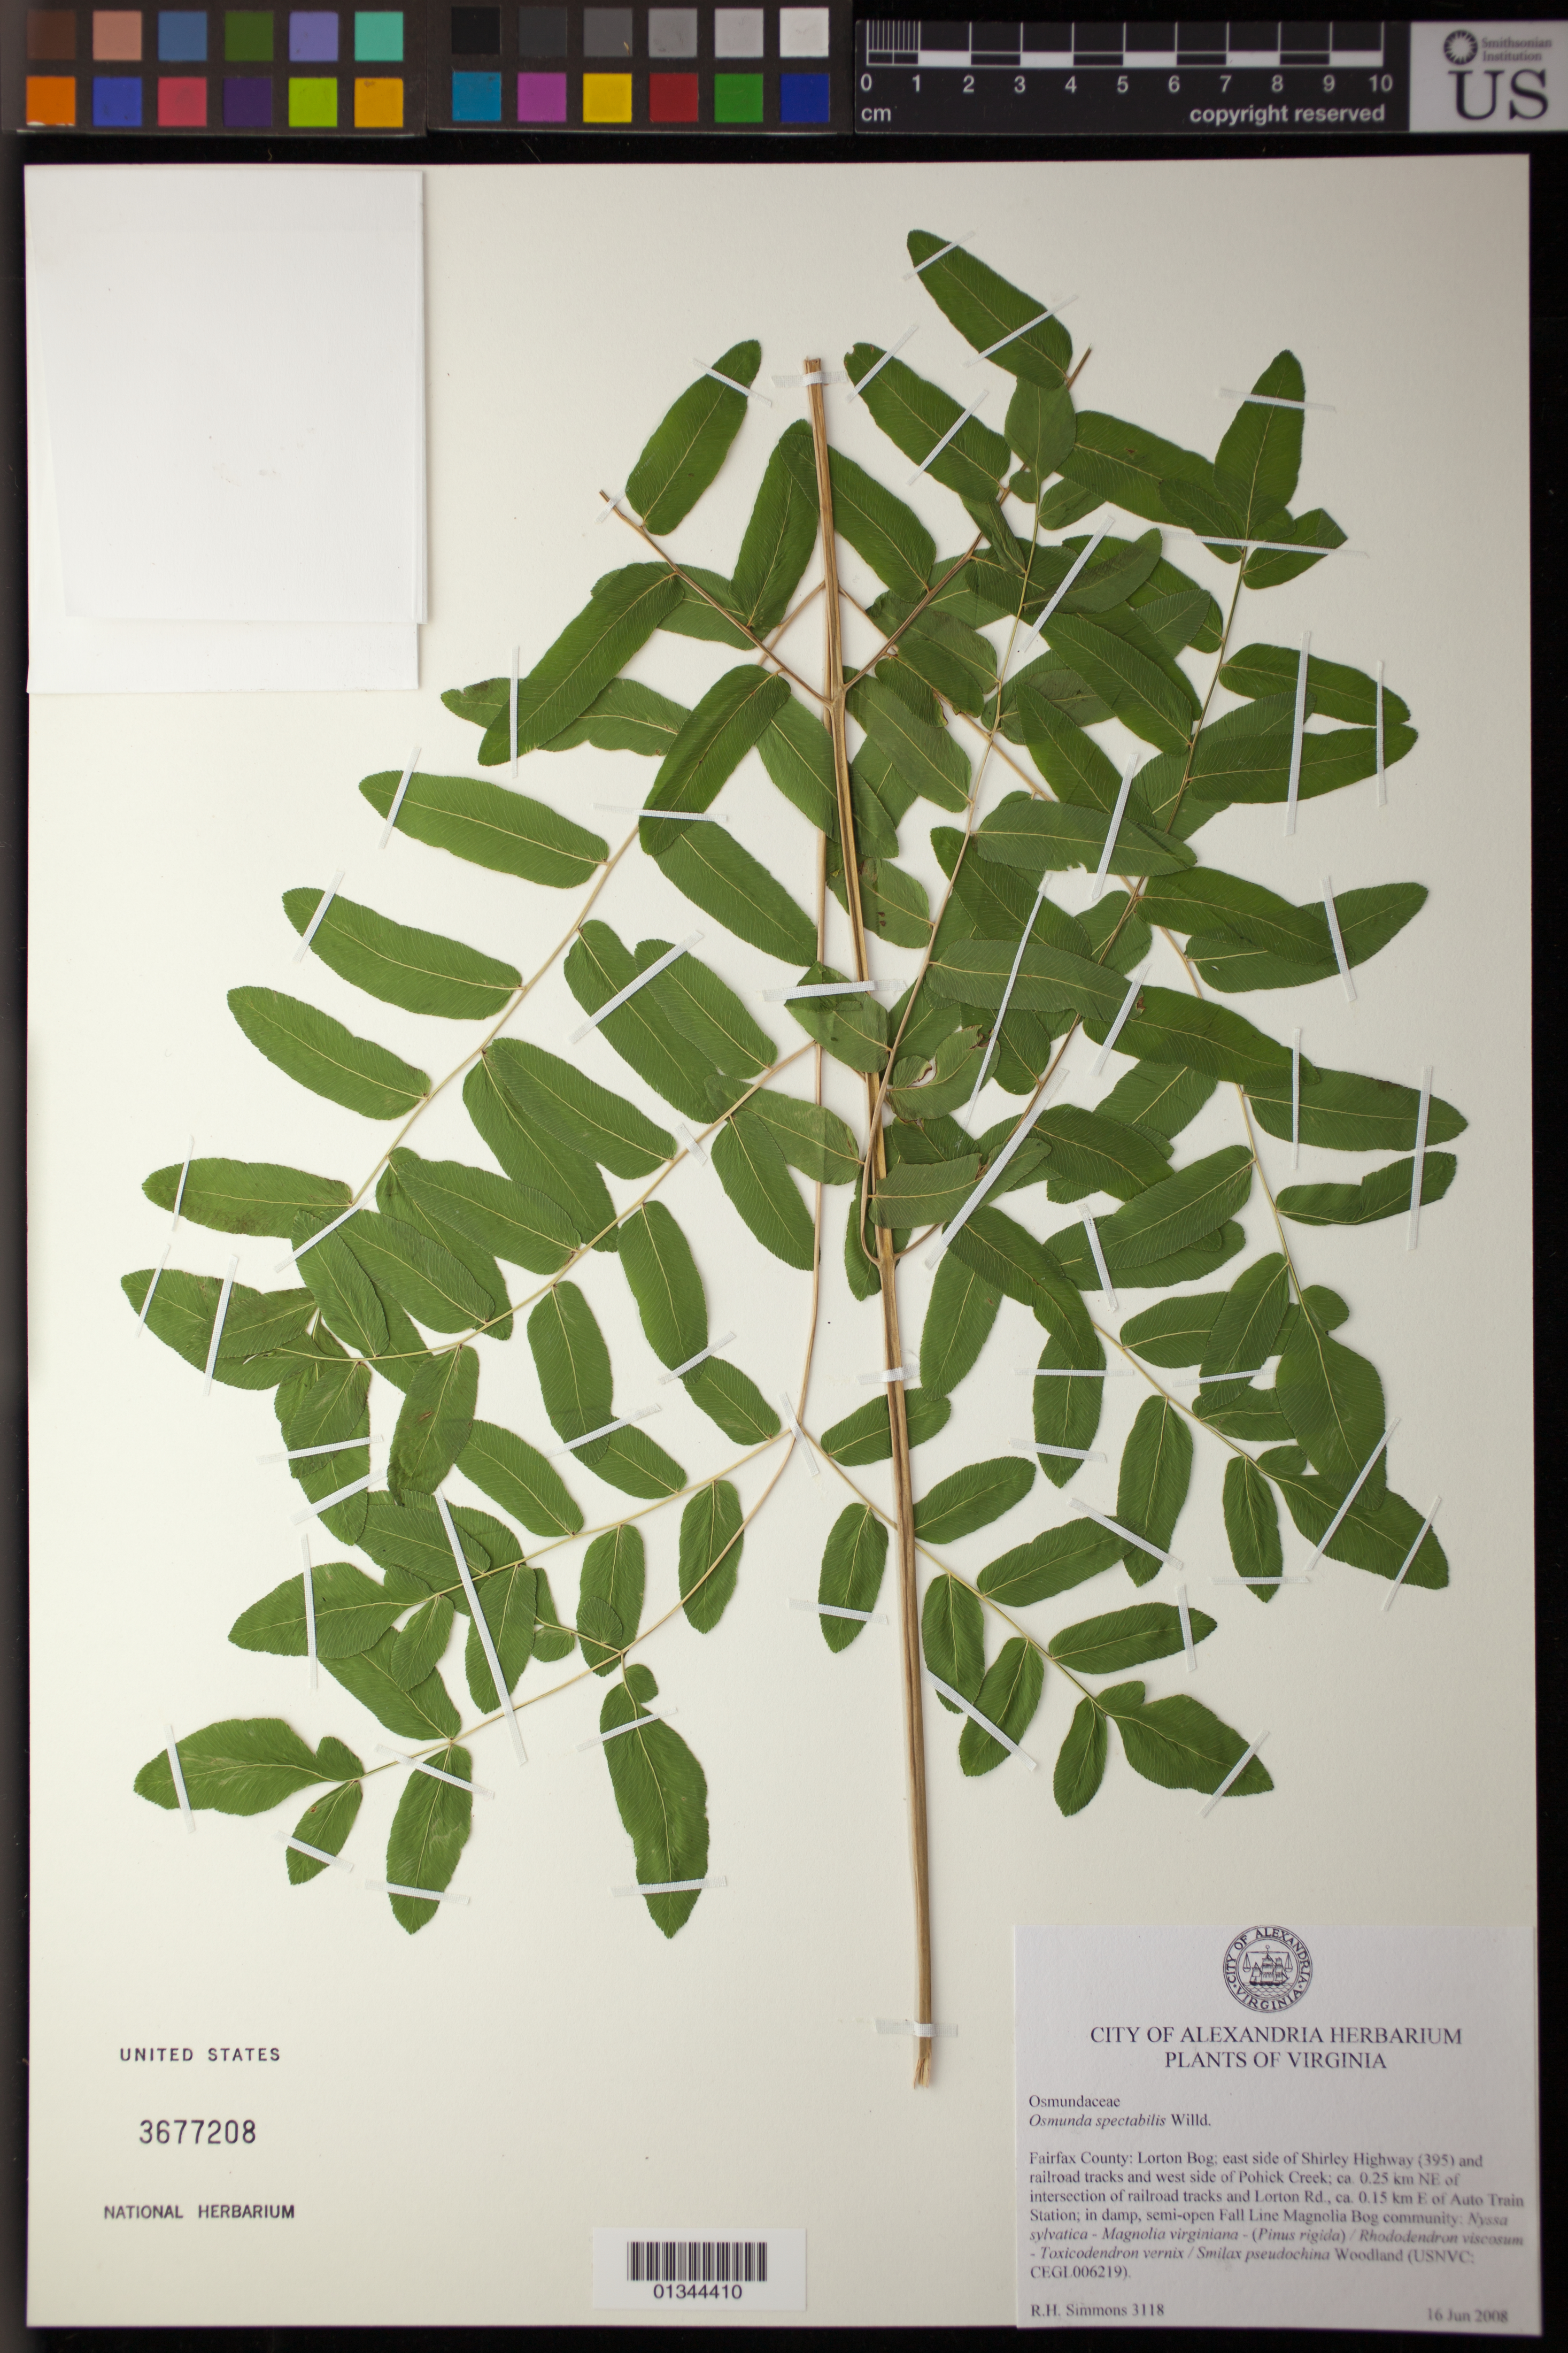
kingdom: Plantae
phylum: Tracheophyta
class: Polypodiopsida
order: Osmundales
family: Osmundaceae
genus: Osmunda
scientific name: Osmunda spectabilis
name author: Willd.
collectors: R. H. Simmons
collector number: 3118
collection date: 2008-06-16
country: United States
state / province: Virginia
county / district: Fairfax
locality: Lorton Bog; east side of Shirley Highway (395) and railroad tracks and west side of Pohick Creek; ca. 0.25 km NE of intersection of railroad tracks and Lorton Rd., ca. 0.15 km E of Auto Train Station.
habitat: Woodland.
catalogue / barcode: US 3677208